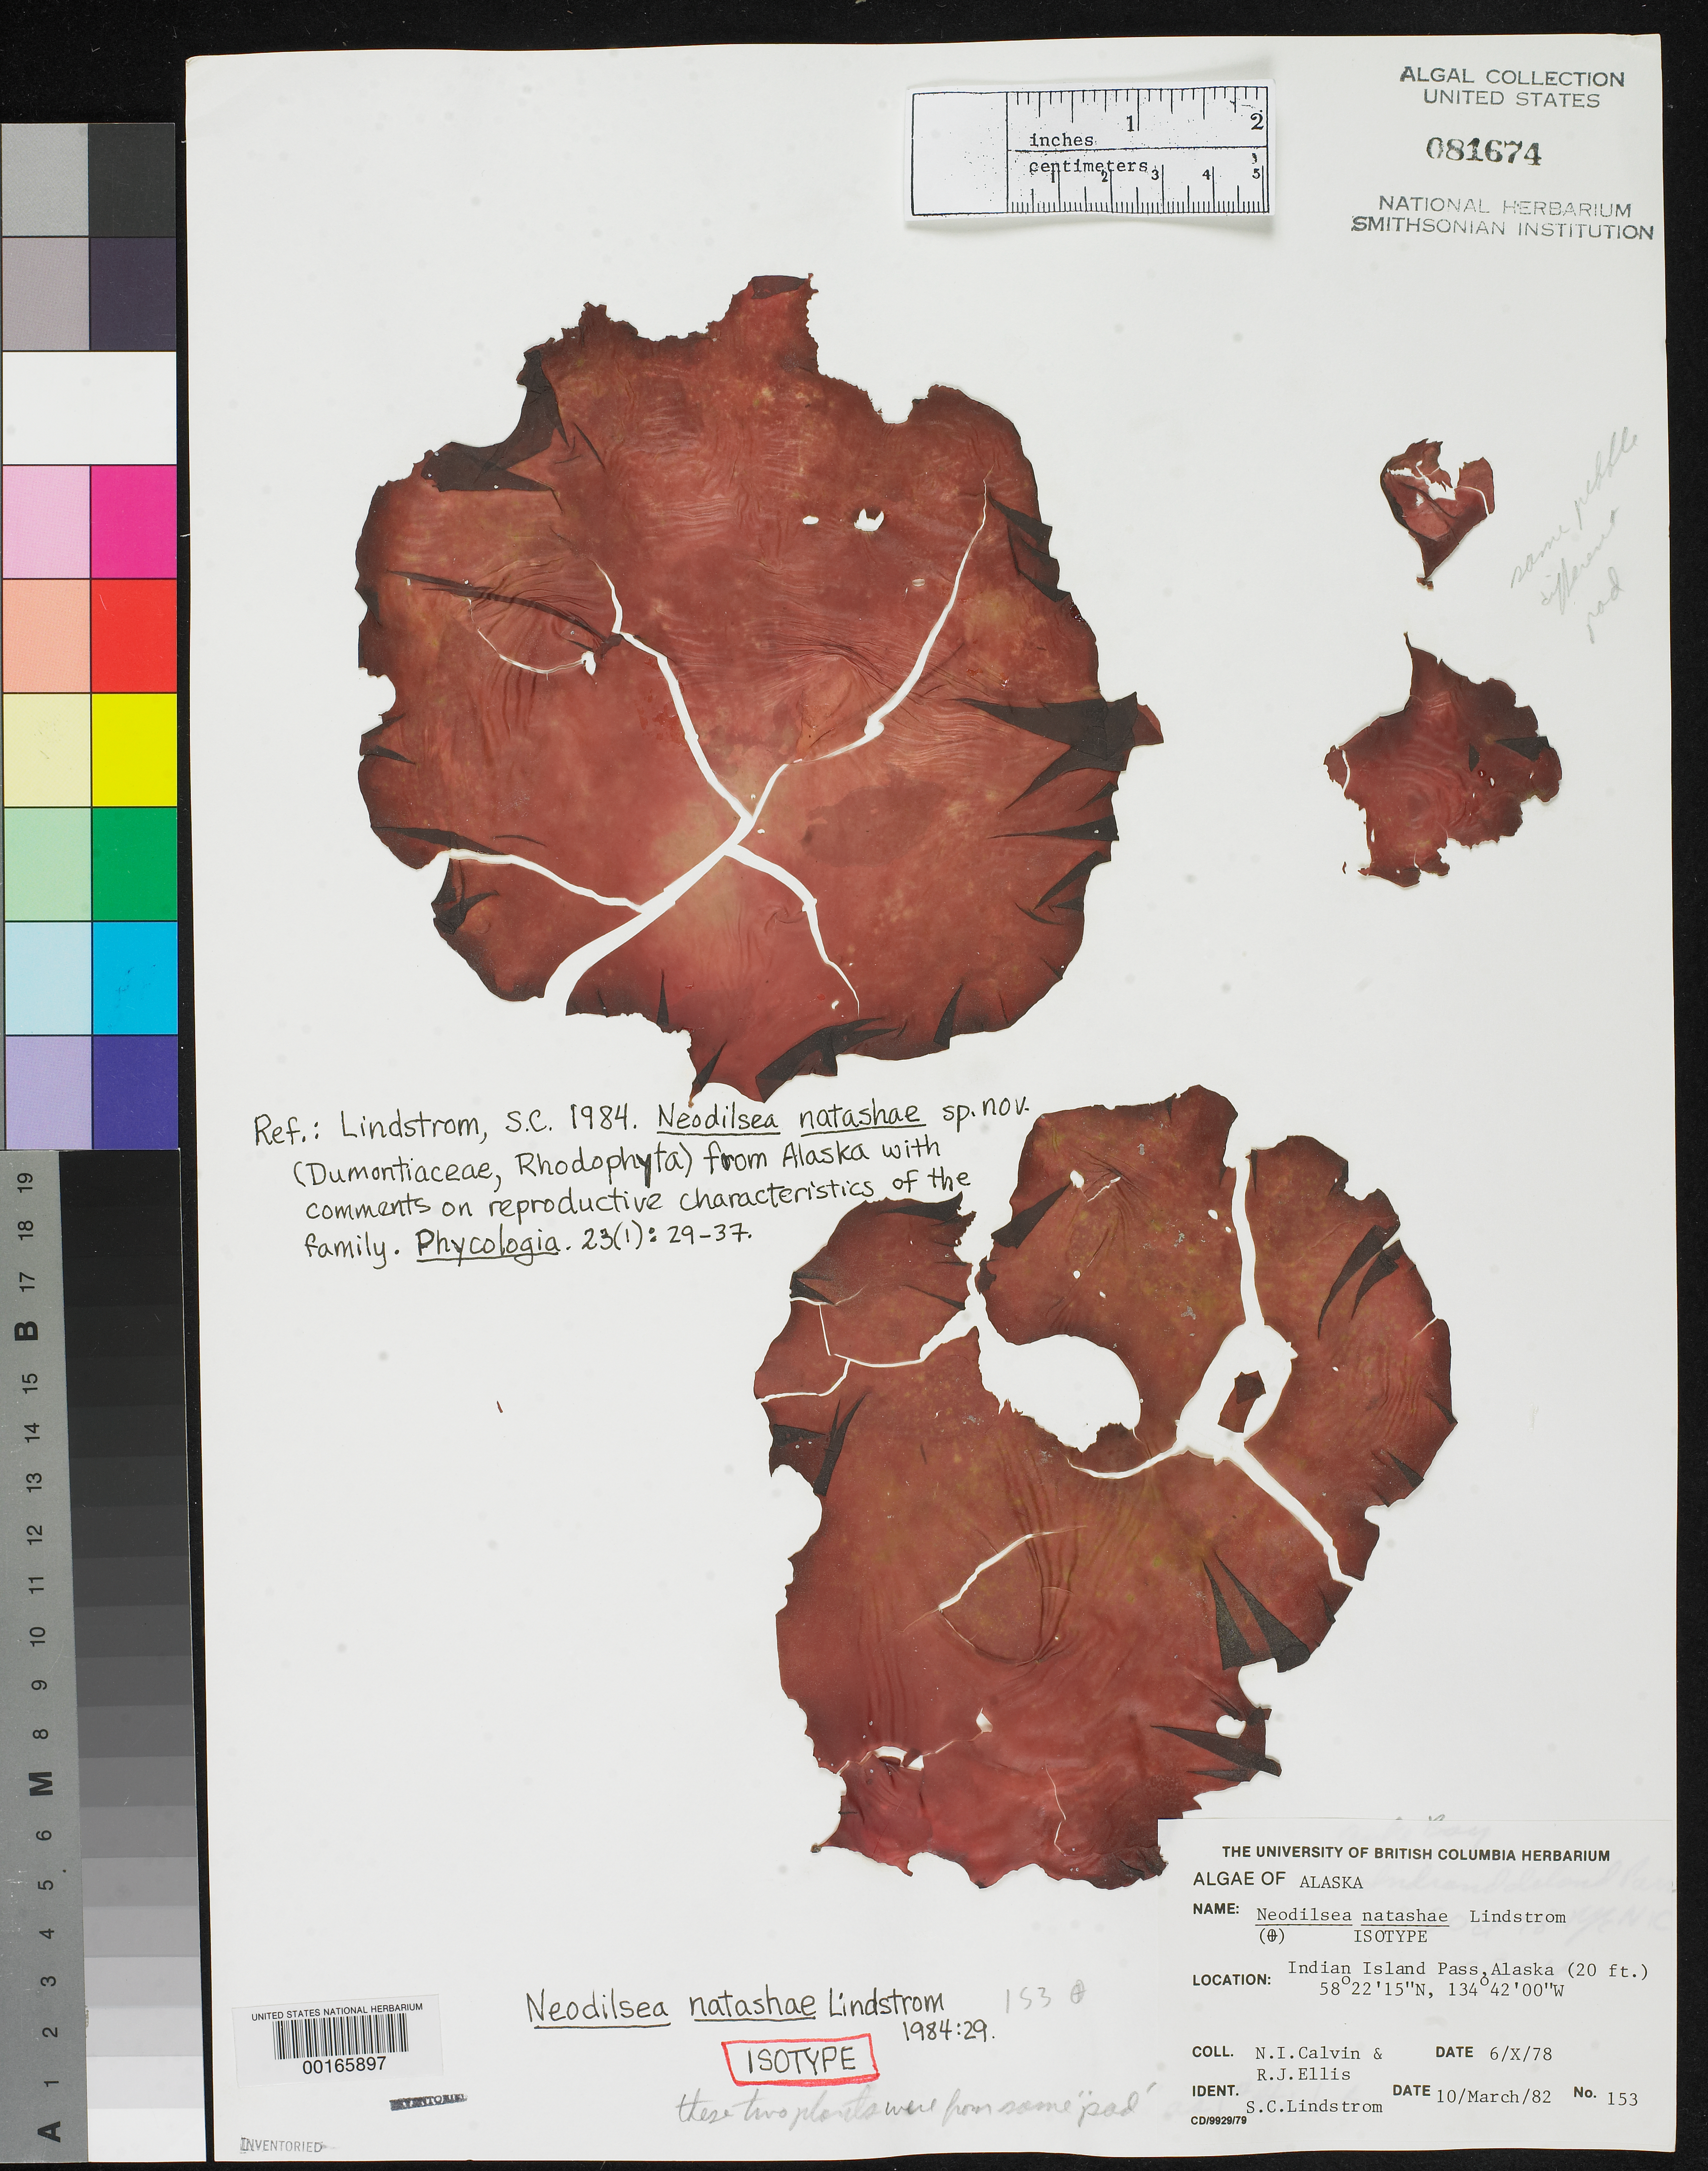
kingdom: Plantae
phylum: Rhodophyta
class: Florideophyceae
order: Gigartinales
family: Dumontiaceae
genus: Neodilsea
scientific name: Neodilsea natashae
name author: S.C. Lindstrom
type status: Isotype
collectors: N. Calvin & R. Ellis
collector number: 153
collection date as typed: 06 Oct 1978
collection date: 1978-10-06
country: United States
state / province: Alaska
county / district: Juneau Division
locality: Indian Island Pass, between Indian Island (58°22'15"N, 134°42'00"W) and Coghlan Island (58°20'15"N, 134°42'00"W).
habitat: Depth 20 feet, on small rocks.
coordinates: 58°22'15"N; 58°20'15"N, 134°42'00"W; 134°42'00"W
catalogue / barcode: US 81674